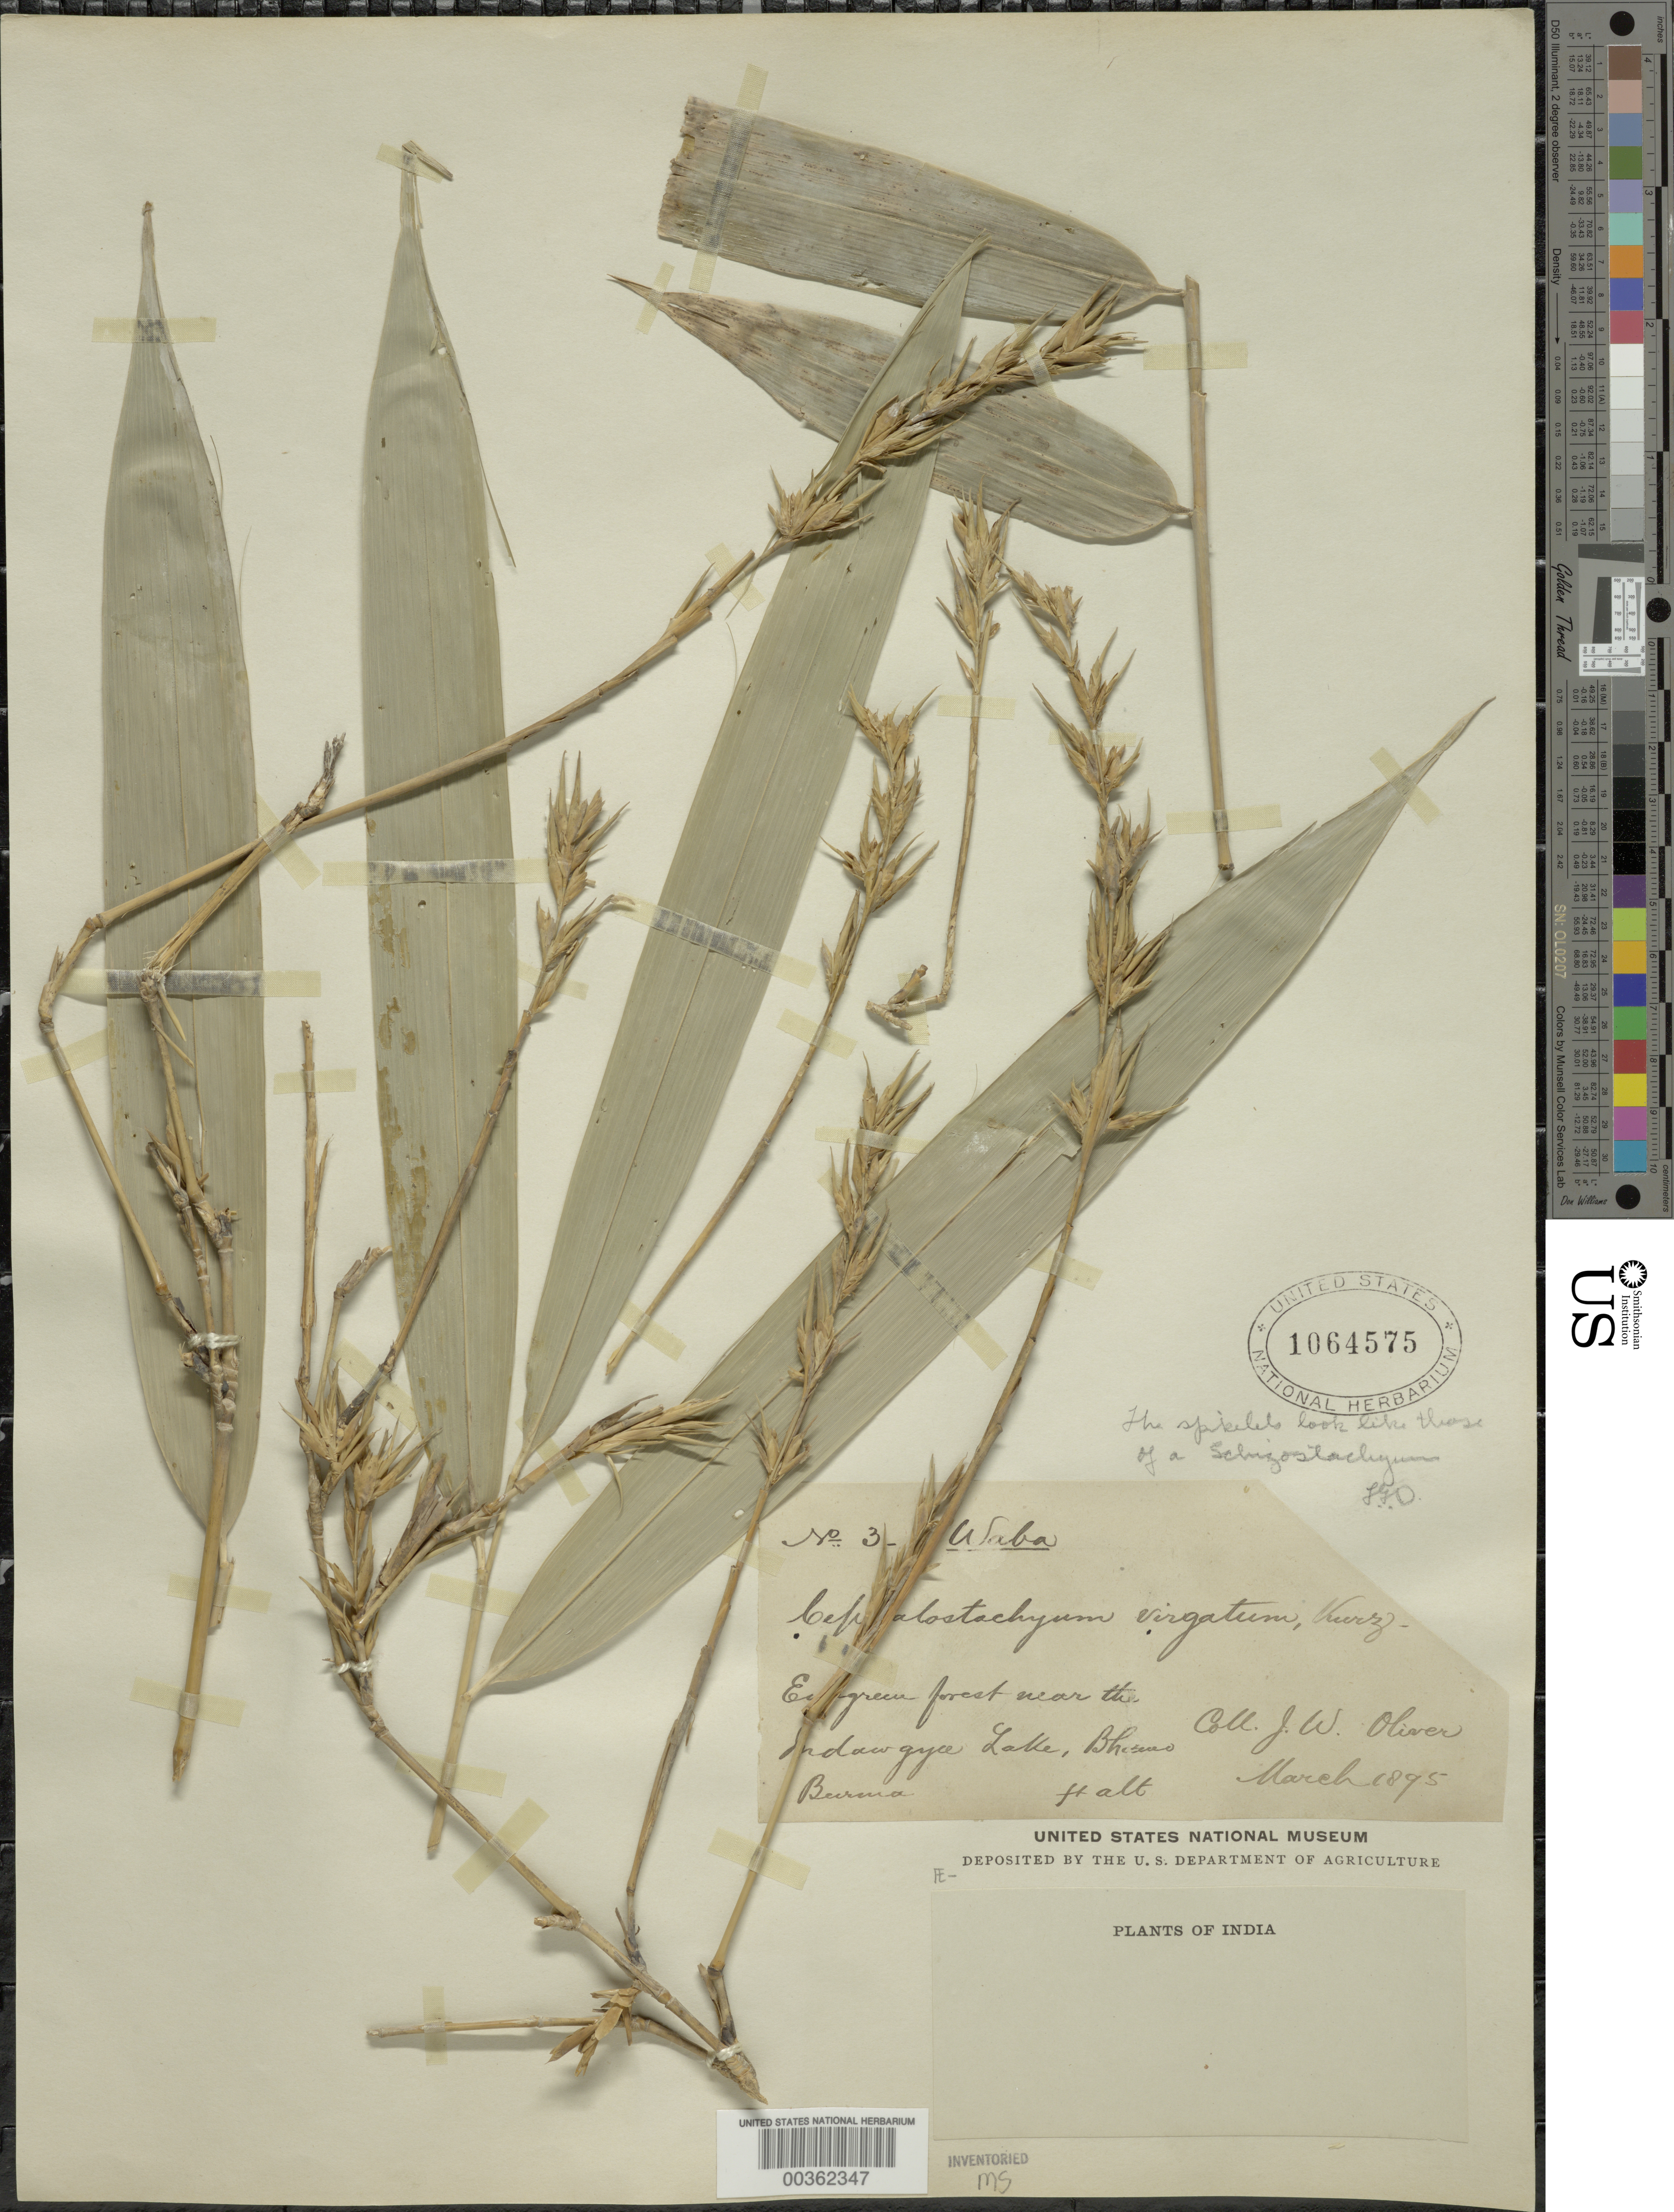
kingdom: Plantae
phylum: Tracheophyta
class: Liliopsida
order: Poales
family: Poaceae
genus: Cephalostachyum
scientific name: Cephalostachyum virgatum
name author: (Munro) Kurz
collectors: J. W. Oliver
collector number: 3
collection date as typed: Mar 1895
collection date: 1895-03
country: Myanmar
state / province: Kachin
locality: Indawgya Lake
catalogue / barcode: US 1064575